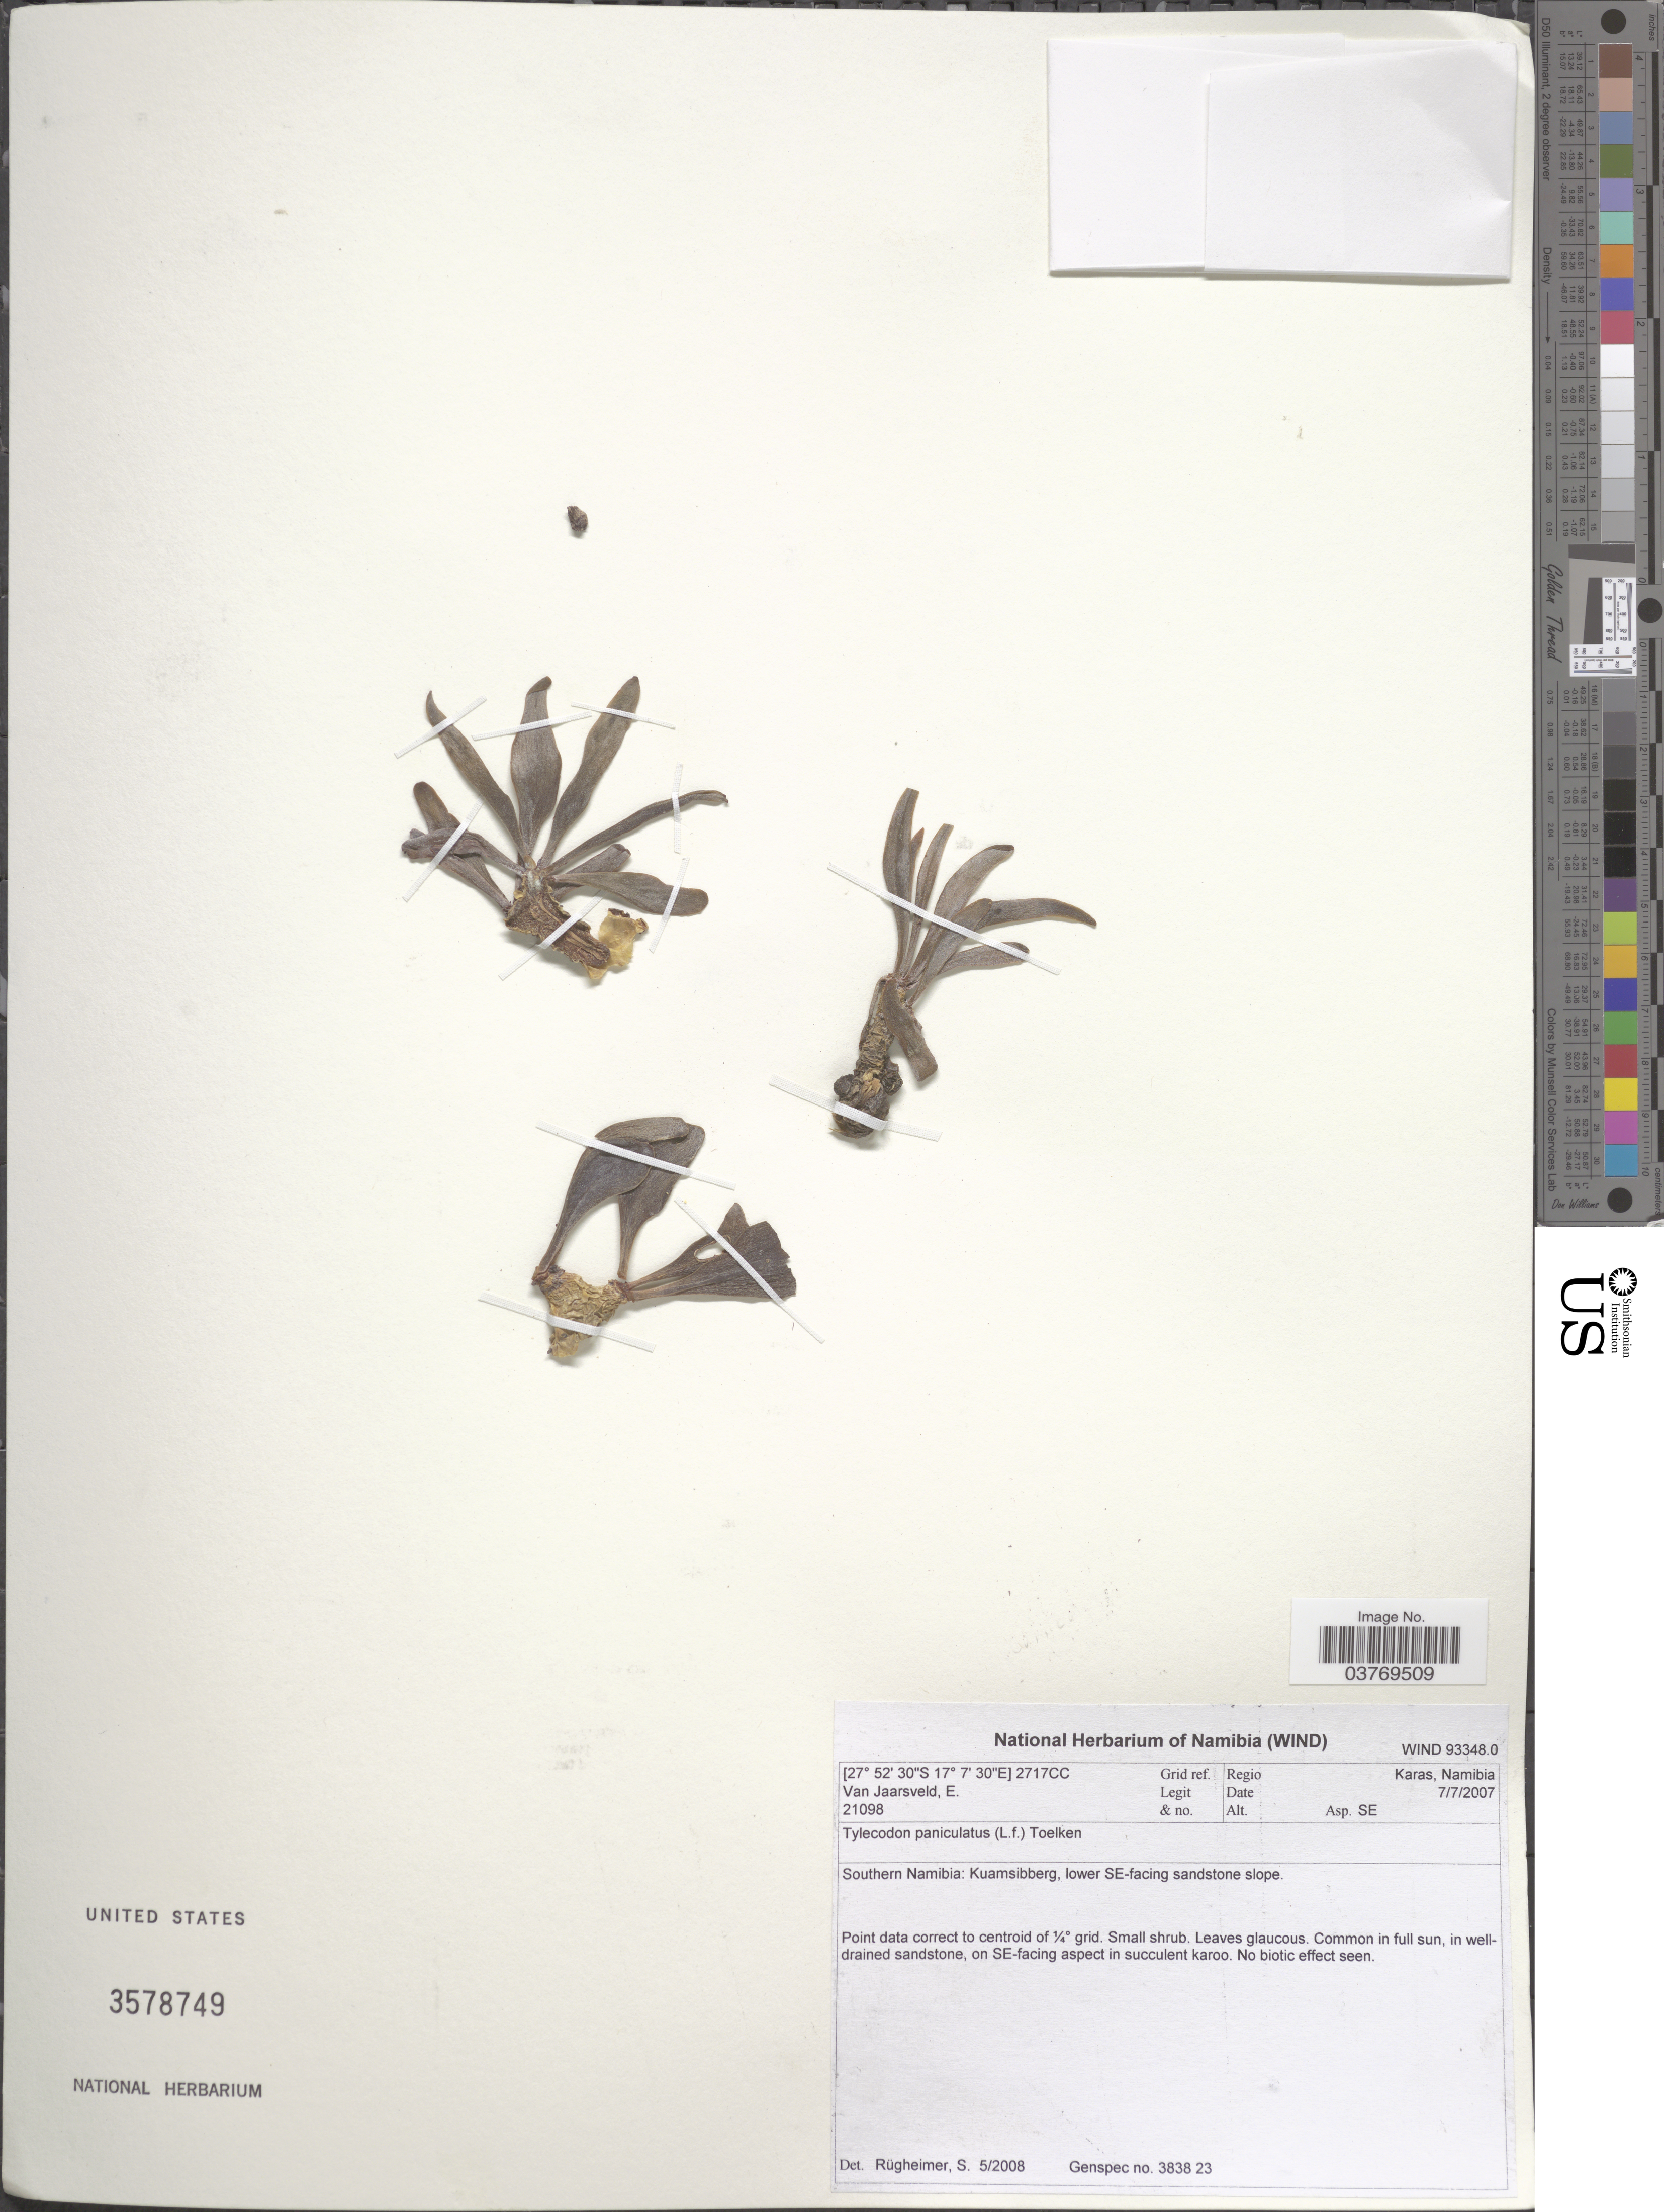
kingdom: Plantae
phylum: Tracheophyta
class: Magnoliopsida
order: Saxifragales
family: Crassulaceae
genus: Tylecodon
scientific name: Tylecodon paniculatus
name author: (L. f.) Toelken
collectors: E. van Jaarsveld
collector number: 21098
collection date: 2007-07-07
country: Namibia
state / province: Karas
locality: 2717CC Grid ref. Regio Karas. Southern Namibia: Kuamsibberg, lower SE-facing sandstone slope.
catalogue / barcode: US 3578749